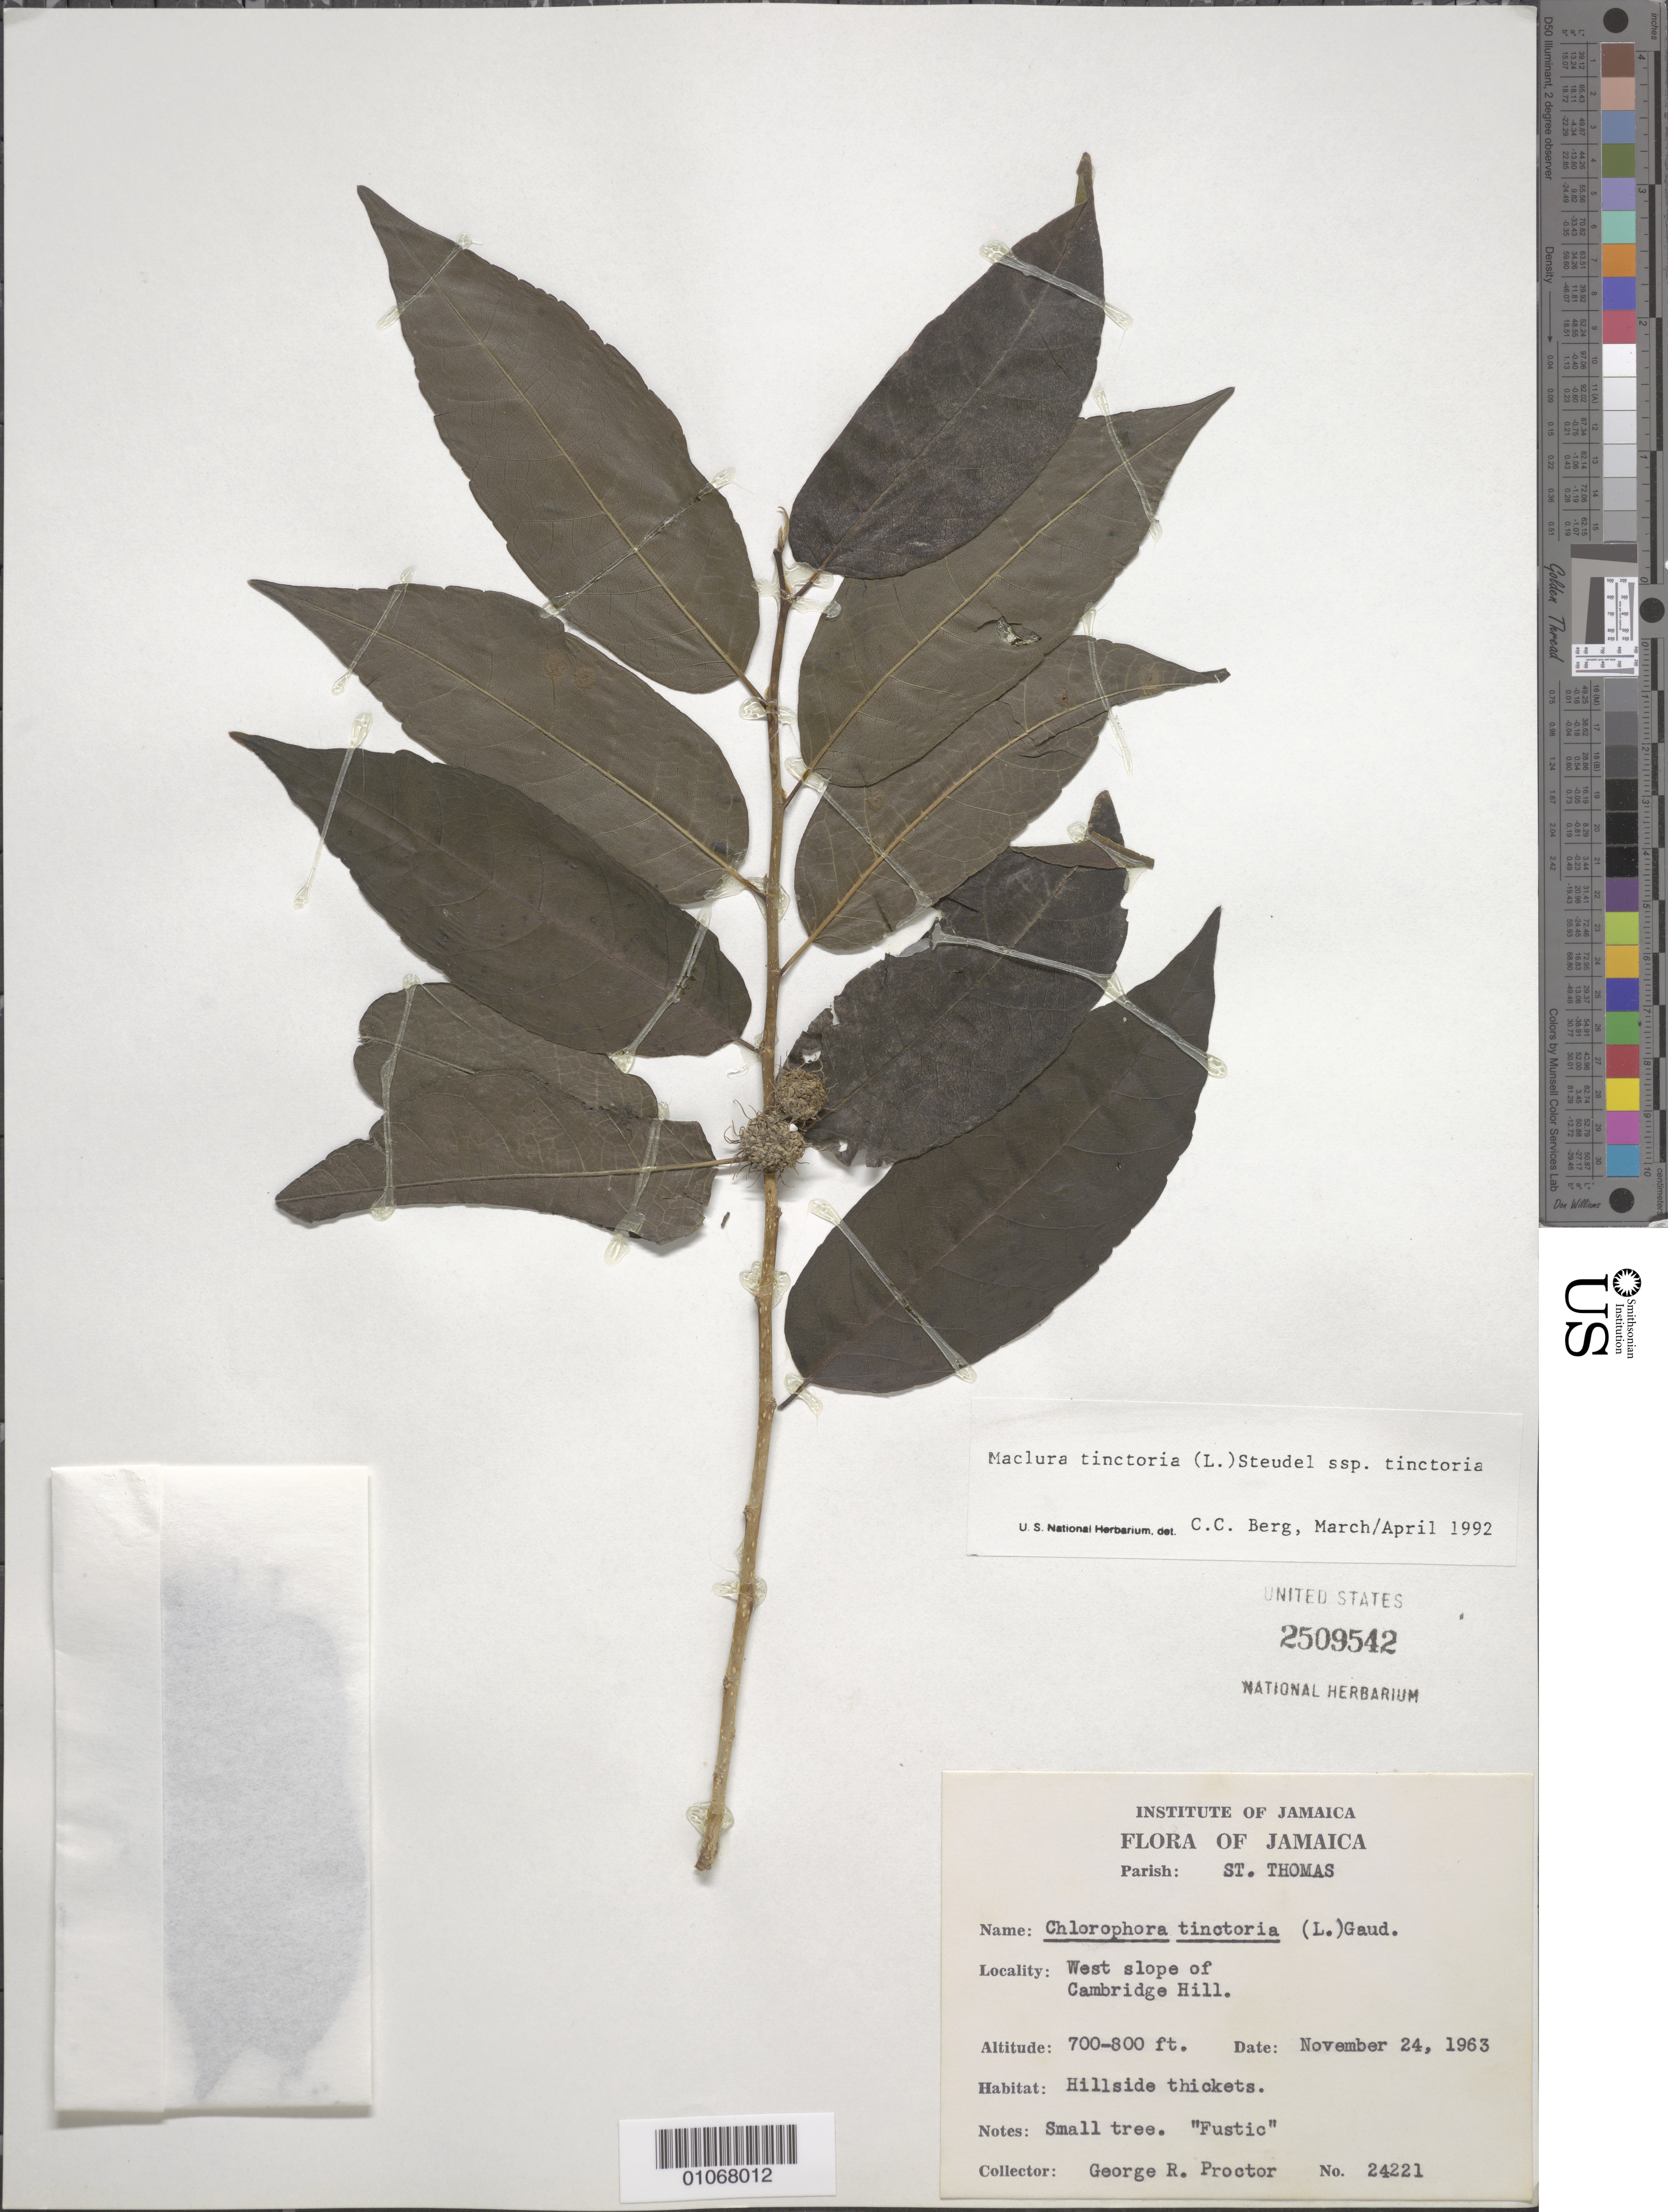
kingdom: Plantae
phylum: Tracheophyta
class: Magnoliopsida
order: Rosales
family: Moraceae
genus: Maclura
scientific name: Maclura tinctoria subsp. tinctoria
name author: (L.) D. Don ex Steud.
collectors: G. R. Proctor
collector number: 24221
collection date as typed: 24 Nov 1963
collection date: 1963-11-24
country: Jamaica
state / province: Saint Thomas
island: Jamaica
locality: West slope of cambridge Hill.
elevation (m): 213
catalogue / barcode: US 2506542